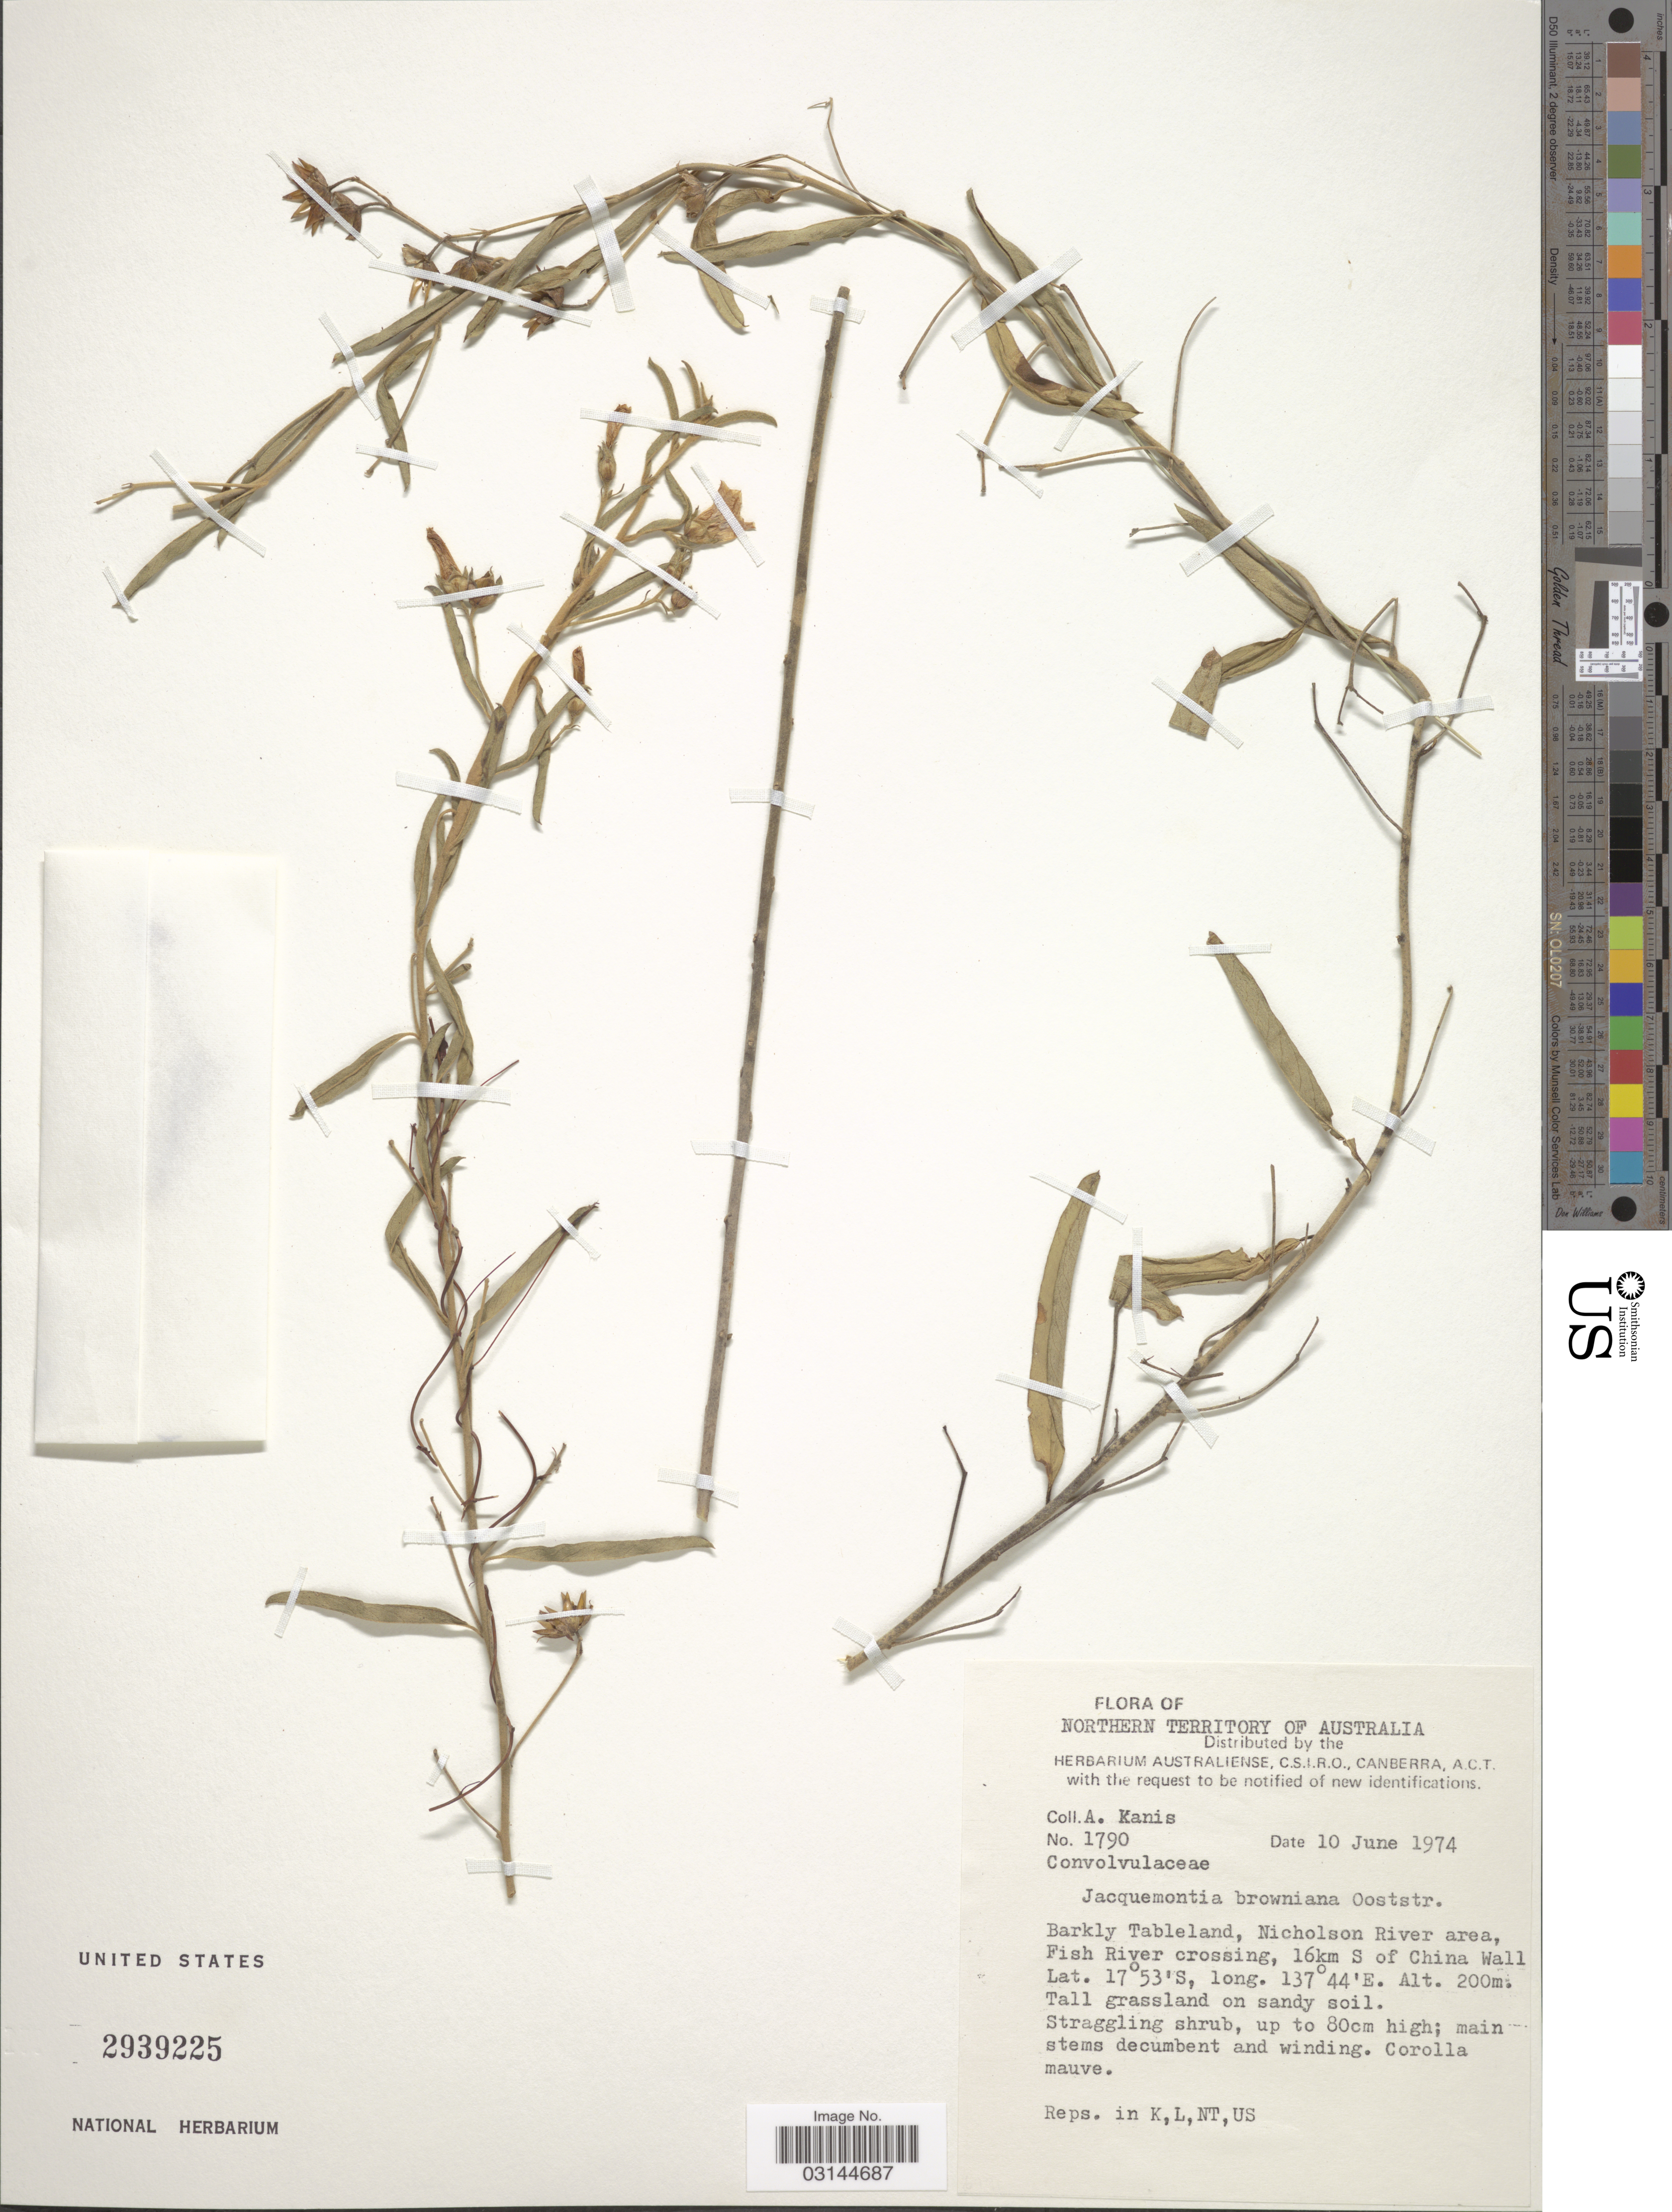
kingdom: Plantae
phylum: Tracheophyta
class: Magnoliopsida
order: Solanales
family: Convolvulaceae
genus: Jacquemontia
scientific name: Jacquemontia browniana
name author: Ooststr.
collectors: A. Kanis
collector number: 1790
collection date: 1974-06-10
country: Australia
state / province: Northern Territory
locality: Barkly Tableland, Nicholson River area, Fish River crossing, 16 km S of China Wall.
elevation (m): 200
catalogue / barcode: US 2939225